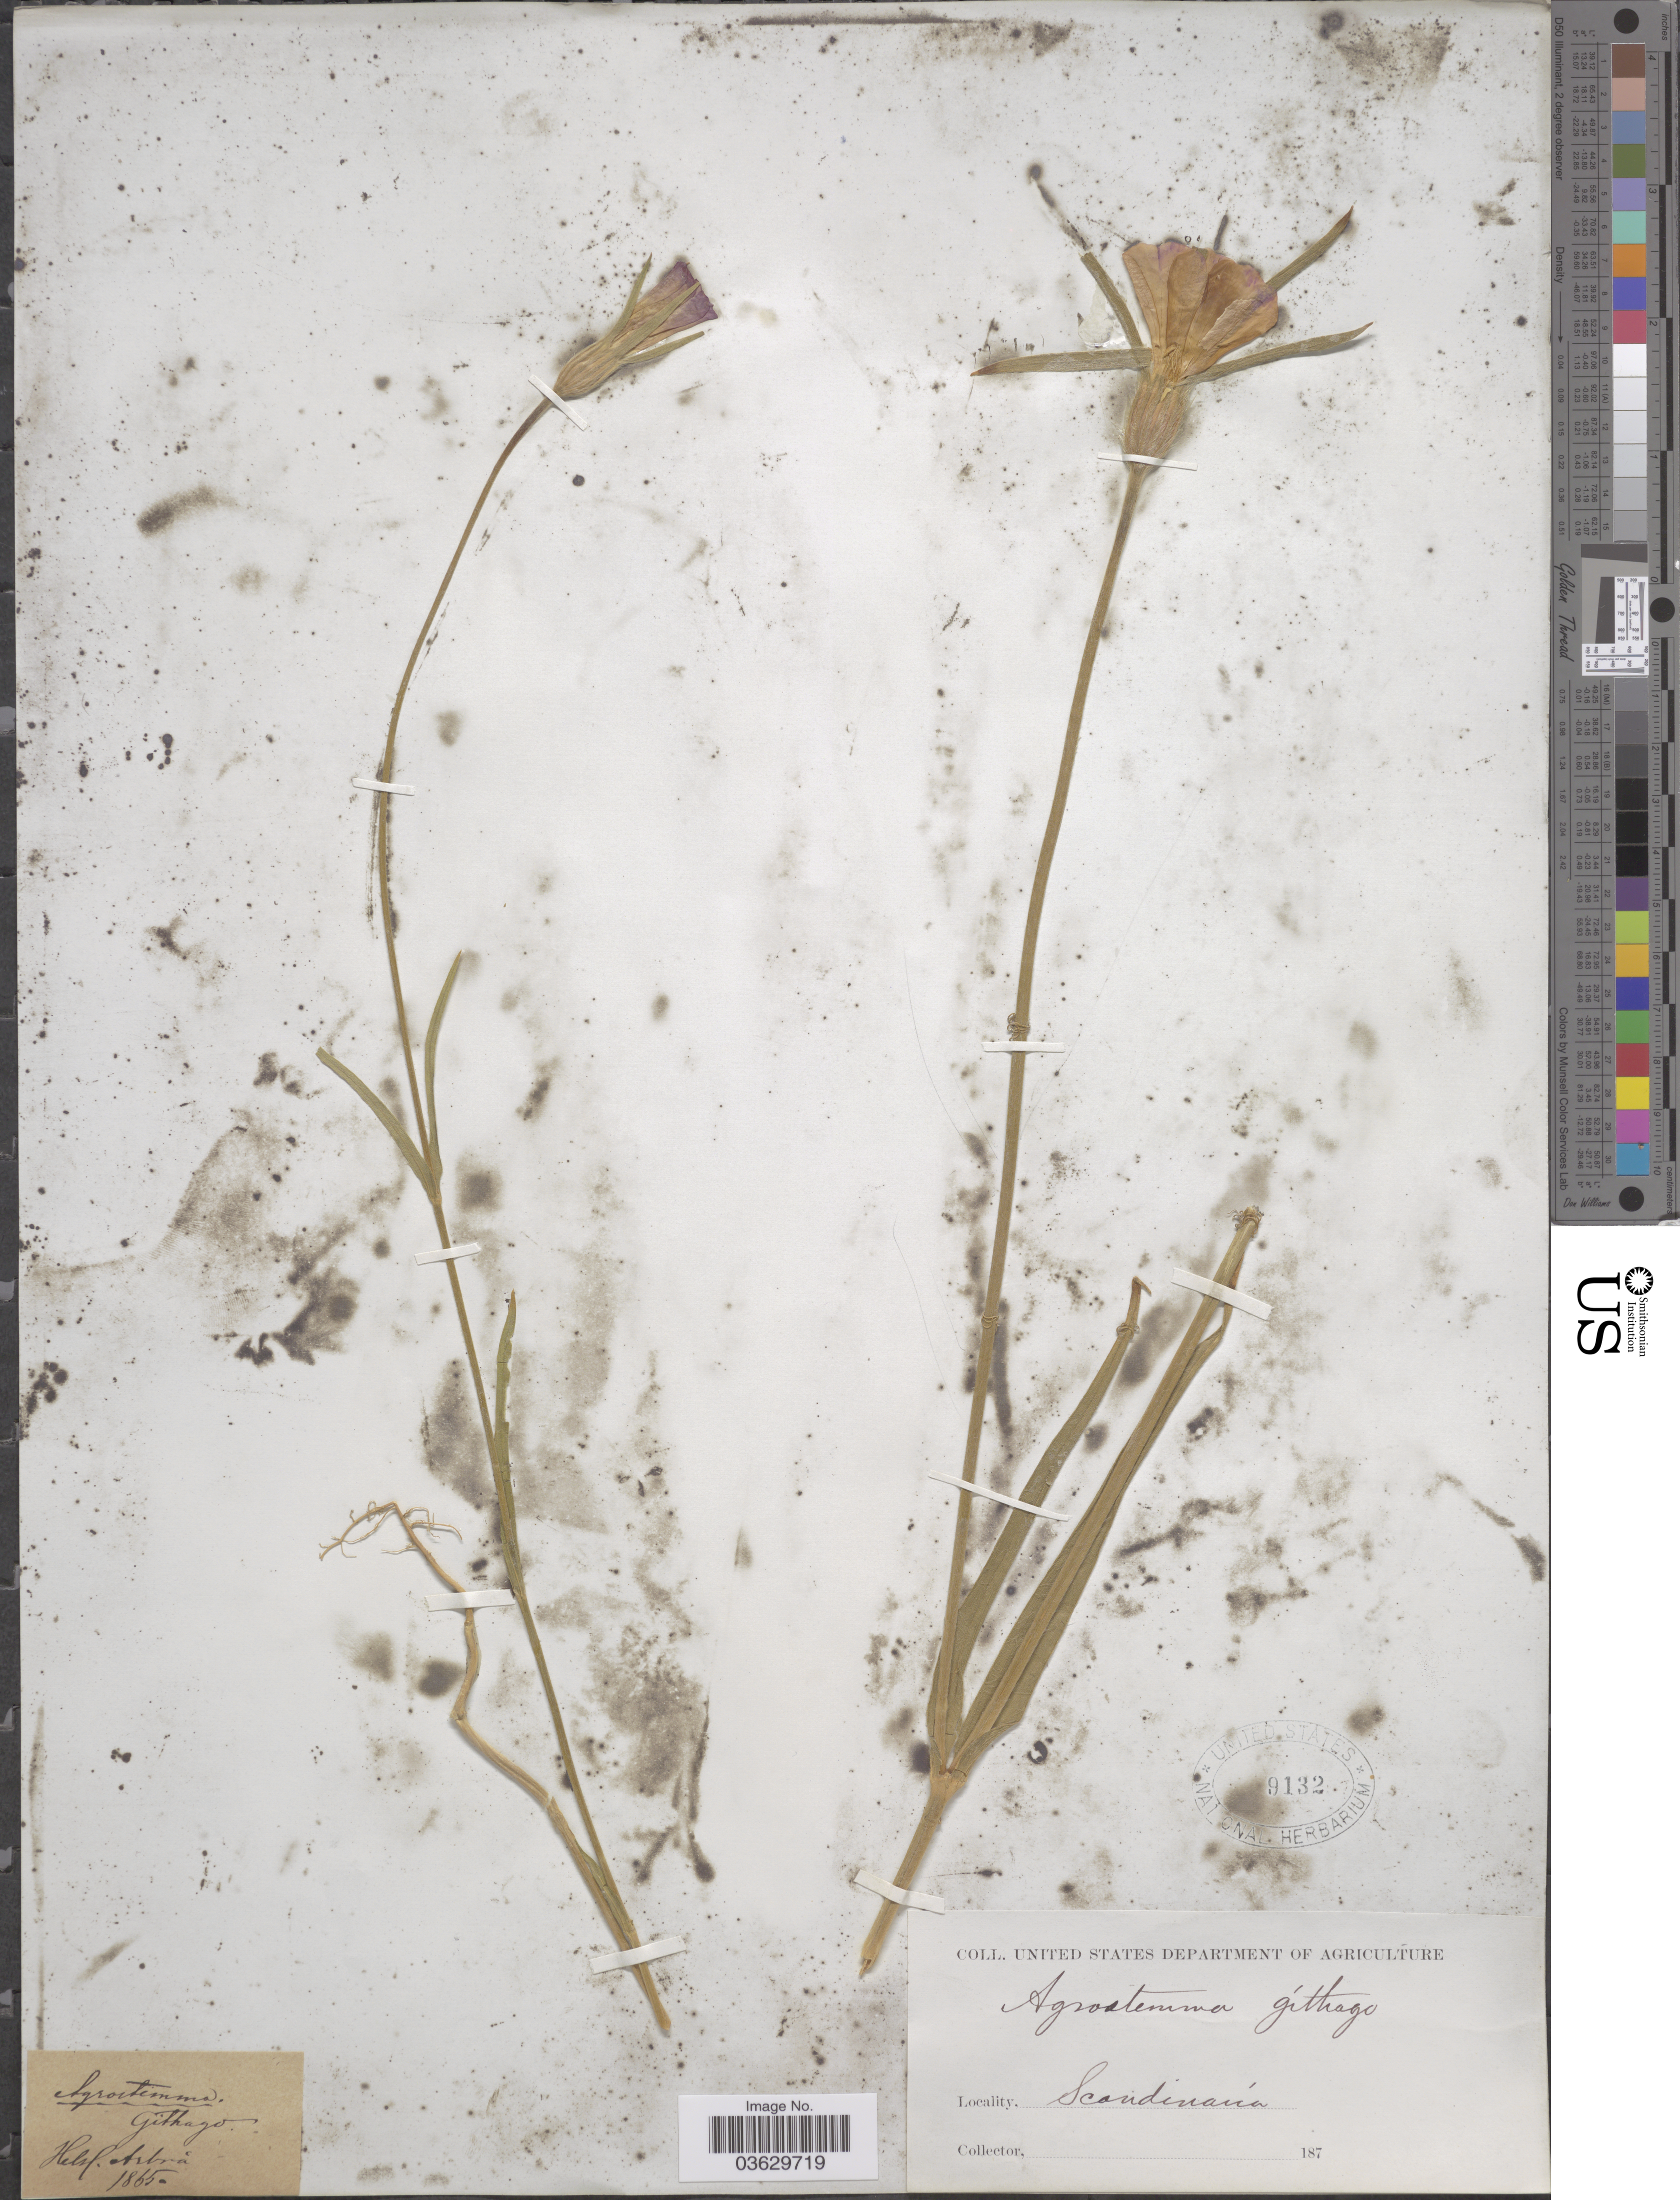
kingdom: Plantae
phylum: Tracheophyta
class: Magnoliopsida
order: Caryophyllales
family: Caryophyllaceae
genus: Agrostemma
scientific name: Agrostemma githago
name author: L.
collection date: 1865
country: Sweden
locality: Helsf. Arbra. Scandinavia.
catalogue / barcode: US 9132